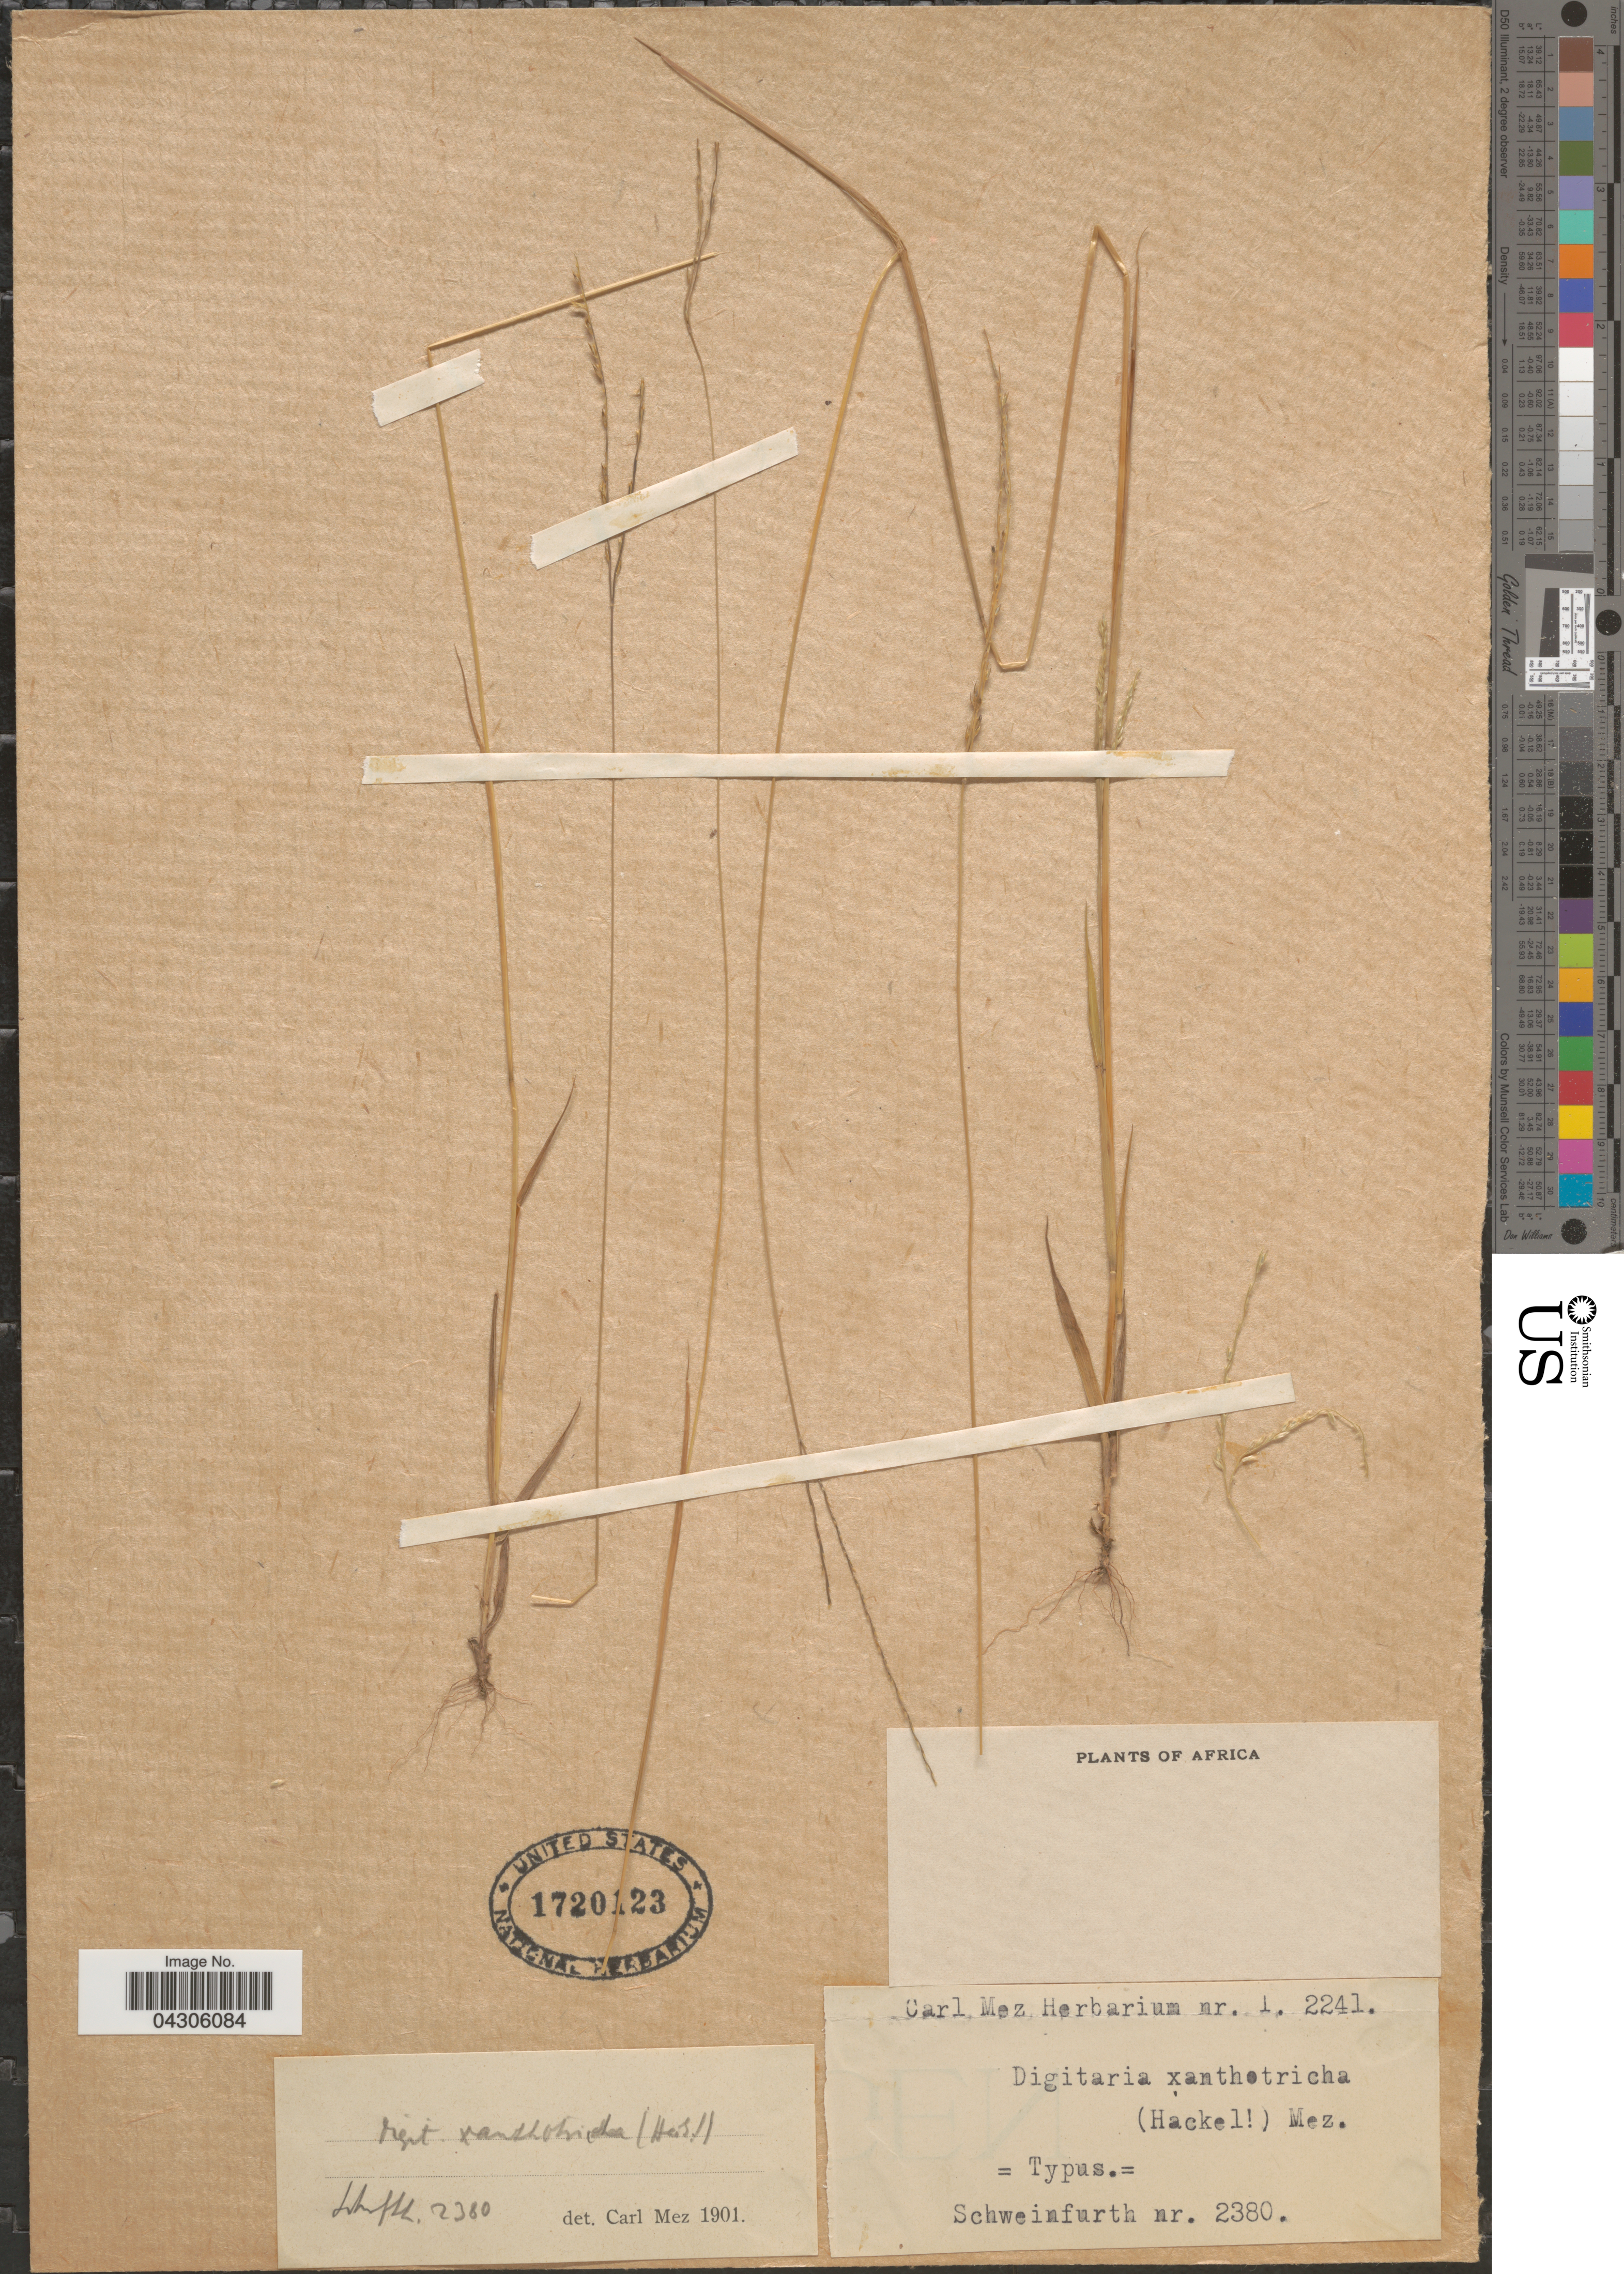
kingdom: Plantae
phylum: Tracheophyta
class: Liliopsida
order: Poales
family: Poaceae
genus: Digitaria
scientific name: Digitaria xanthotricha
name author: (Hack.) Stapf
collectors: Schweinfurth, --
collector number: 2380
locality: Africa.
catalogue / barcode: US 1720123